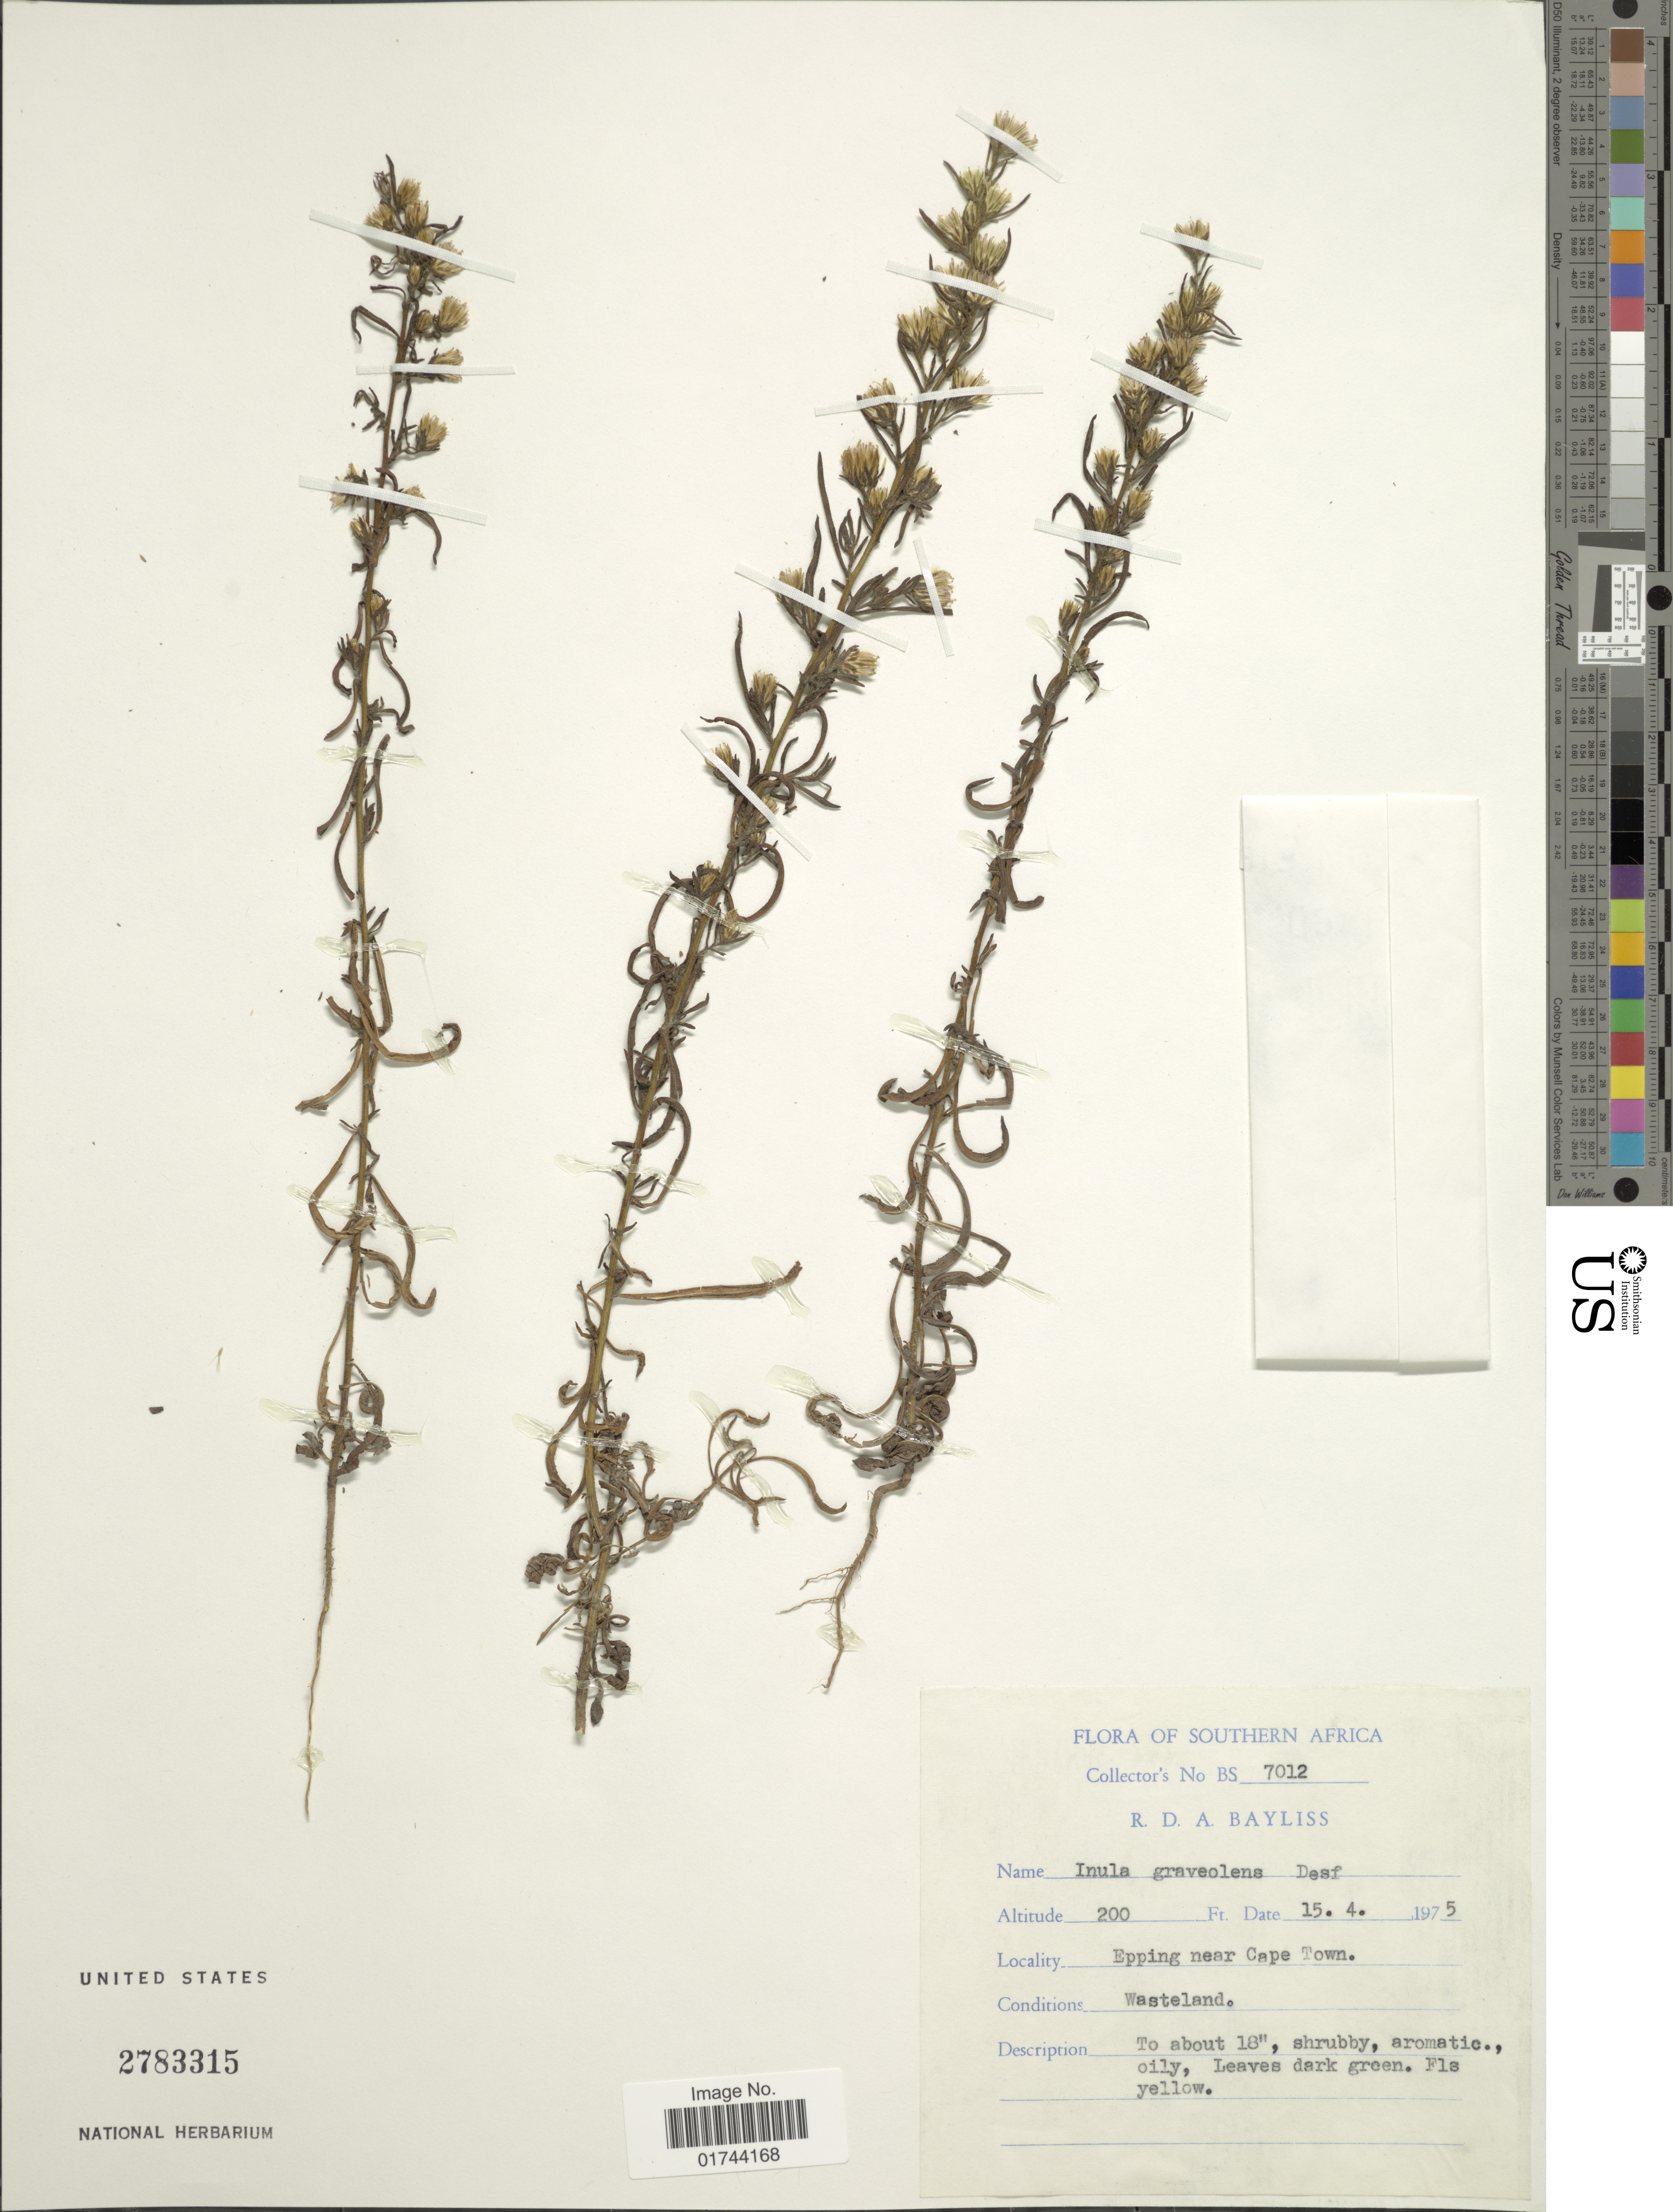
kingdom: Plantae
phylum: Tracheophyta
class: Magnoliopsida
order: Asterales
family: Asteraceae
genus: Inula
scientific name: Inula graveolens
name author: (L.) Desf.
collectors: R. Bayliss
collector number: BS7012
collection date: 1975-04-15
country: South Africa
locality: Southern Africa, Epping near Cape Town, Wasteland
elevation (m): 61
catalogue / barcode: US 2783315